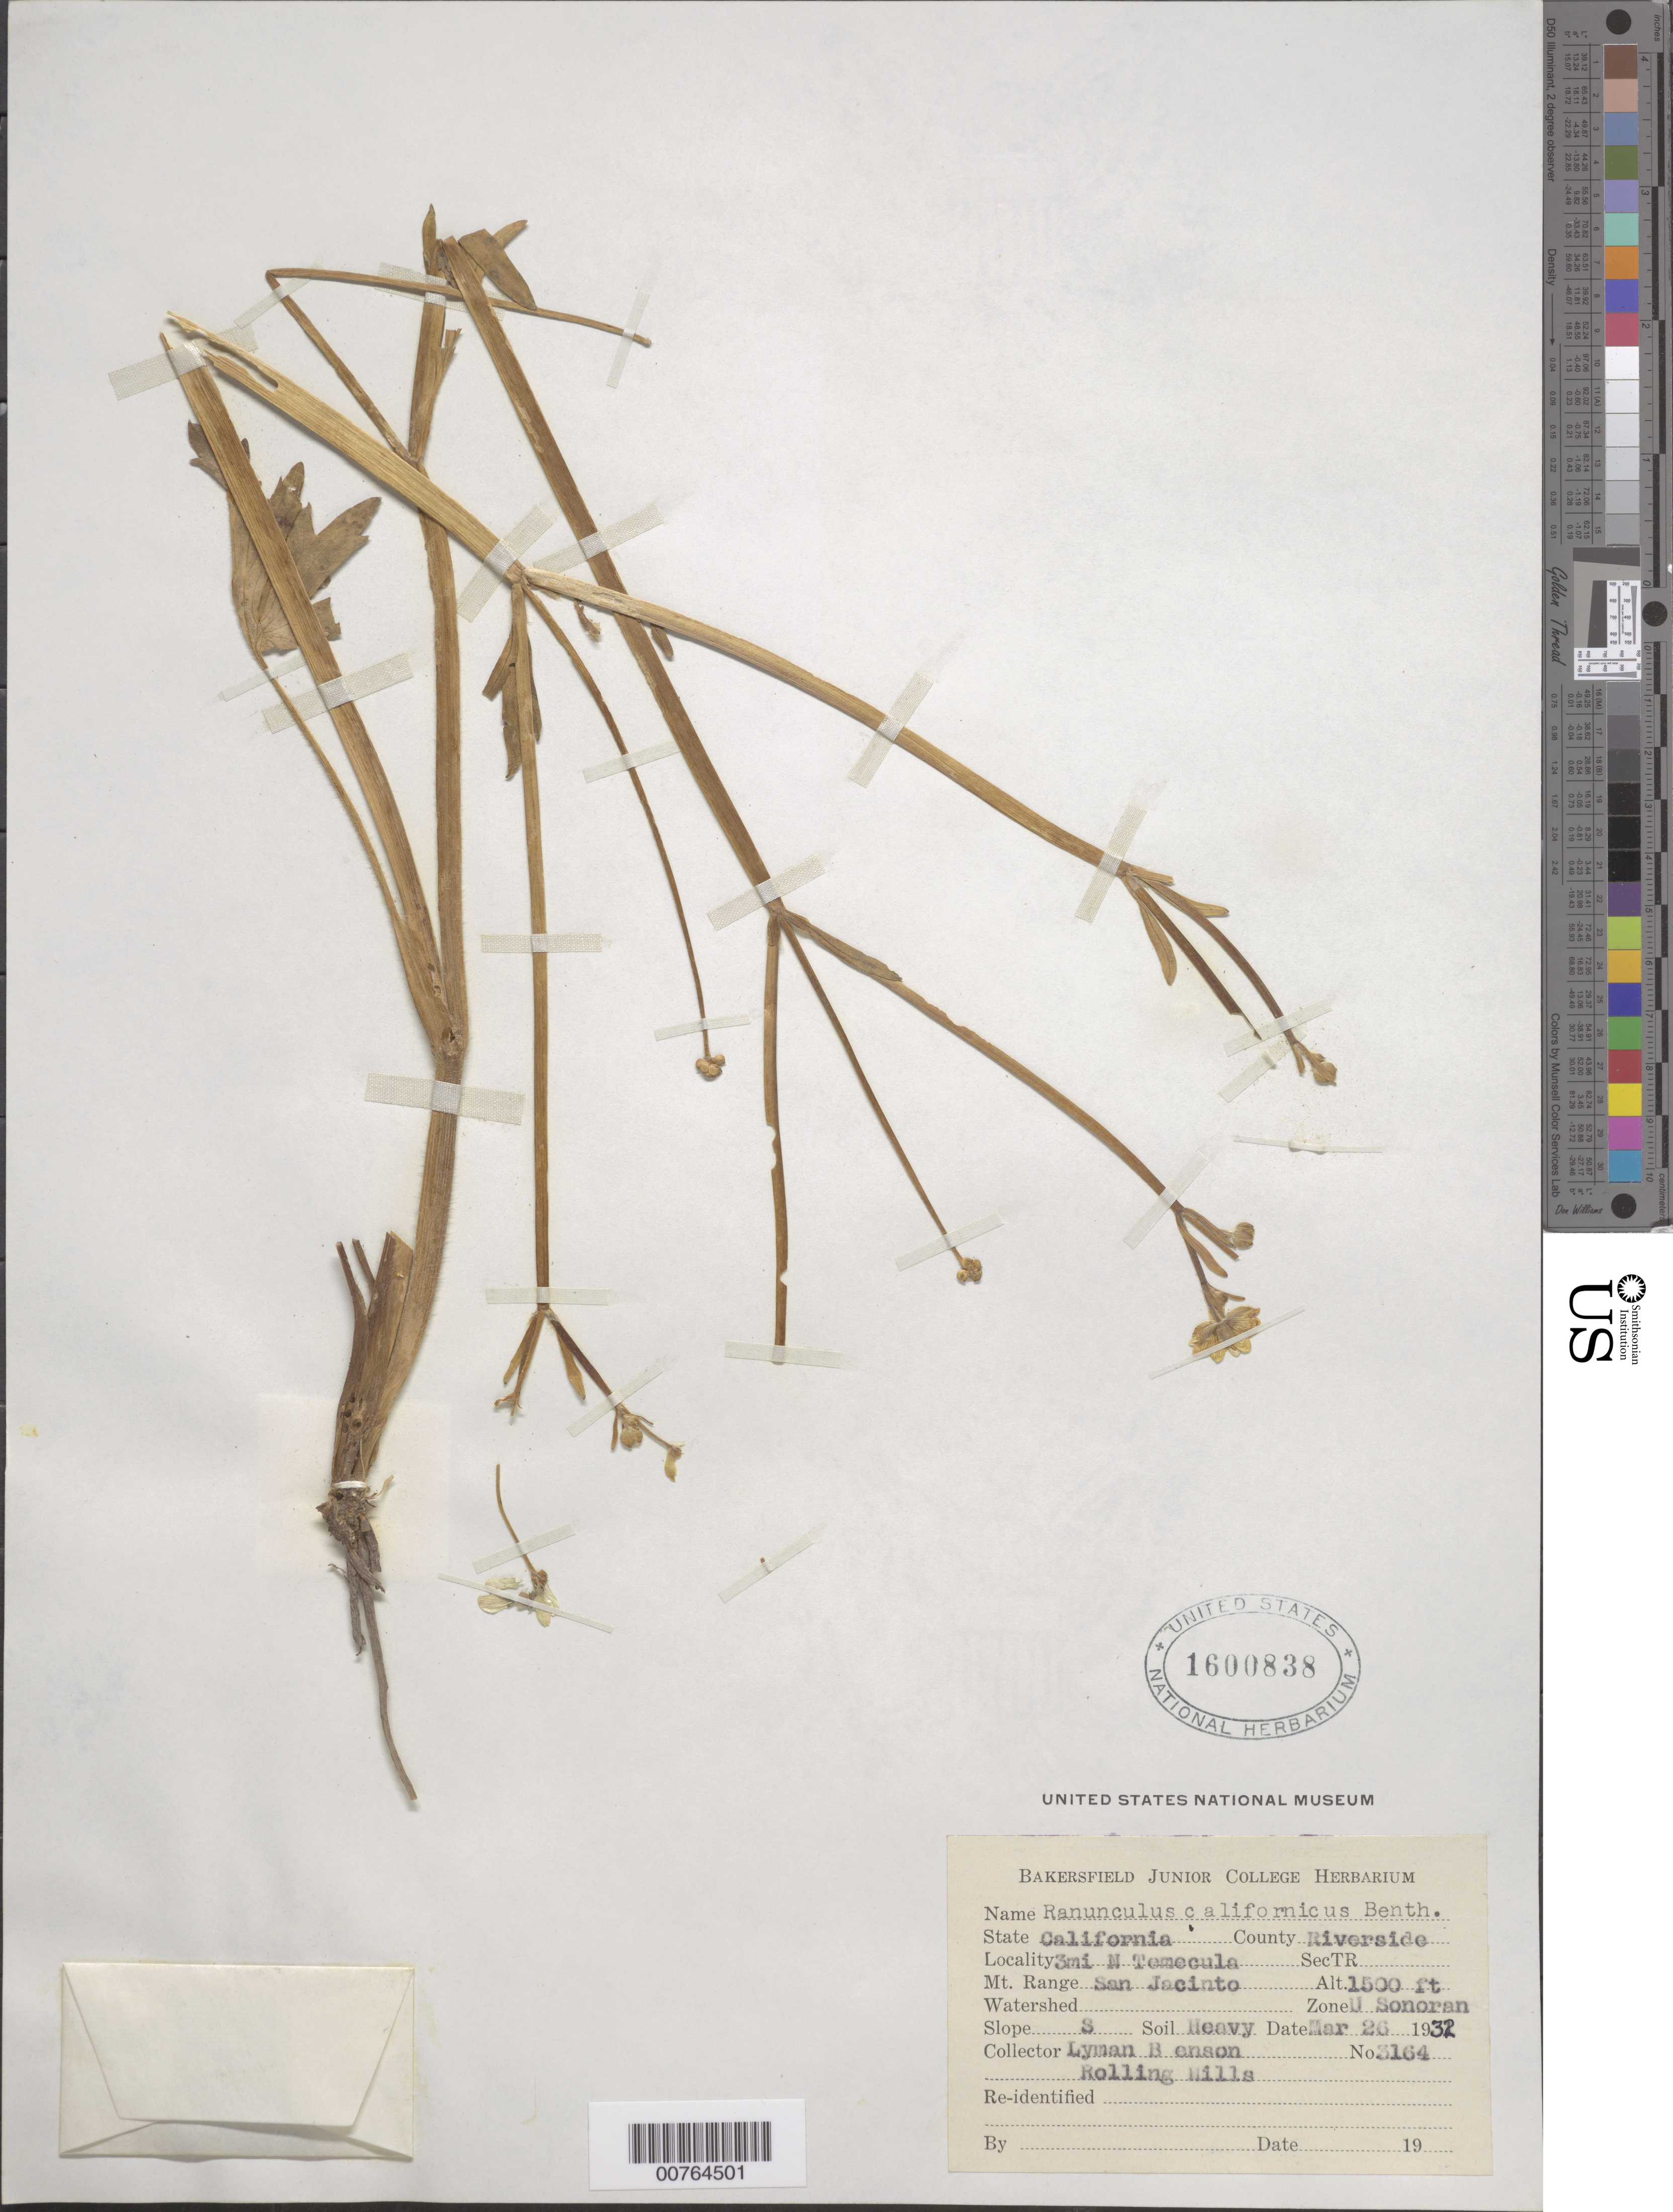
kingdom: Plantae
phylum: Tracheophyta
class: Magnoliopsida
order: Ranunculales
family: Ranunculaceae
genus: Ranunculus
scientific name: Ranunculus californicus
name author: Benth.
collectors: L. D. Benson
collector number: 3164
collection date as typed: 26 Mar 1932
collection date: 1932-03-26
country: United States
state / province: California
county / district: Riverside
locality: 3 mi N Temecula.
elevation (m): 457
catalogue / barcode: US 1600838